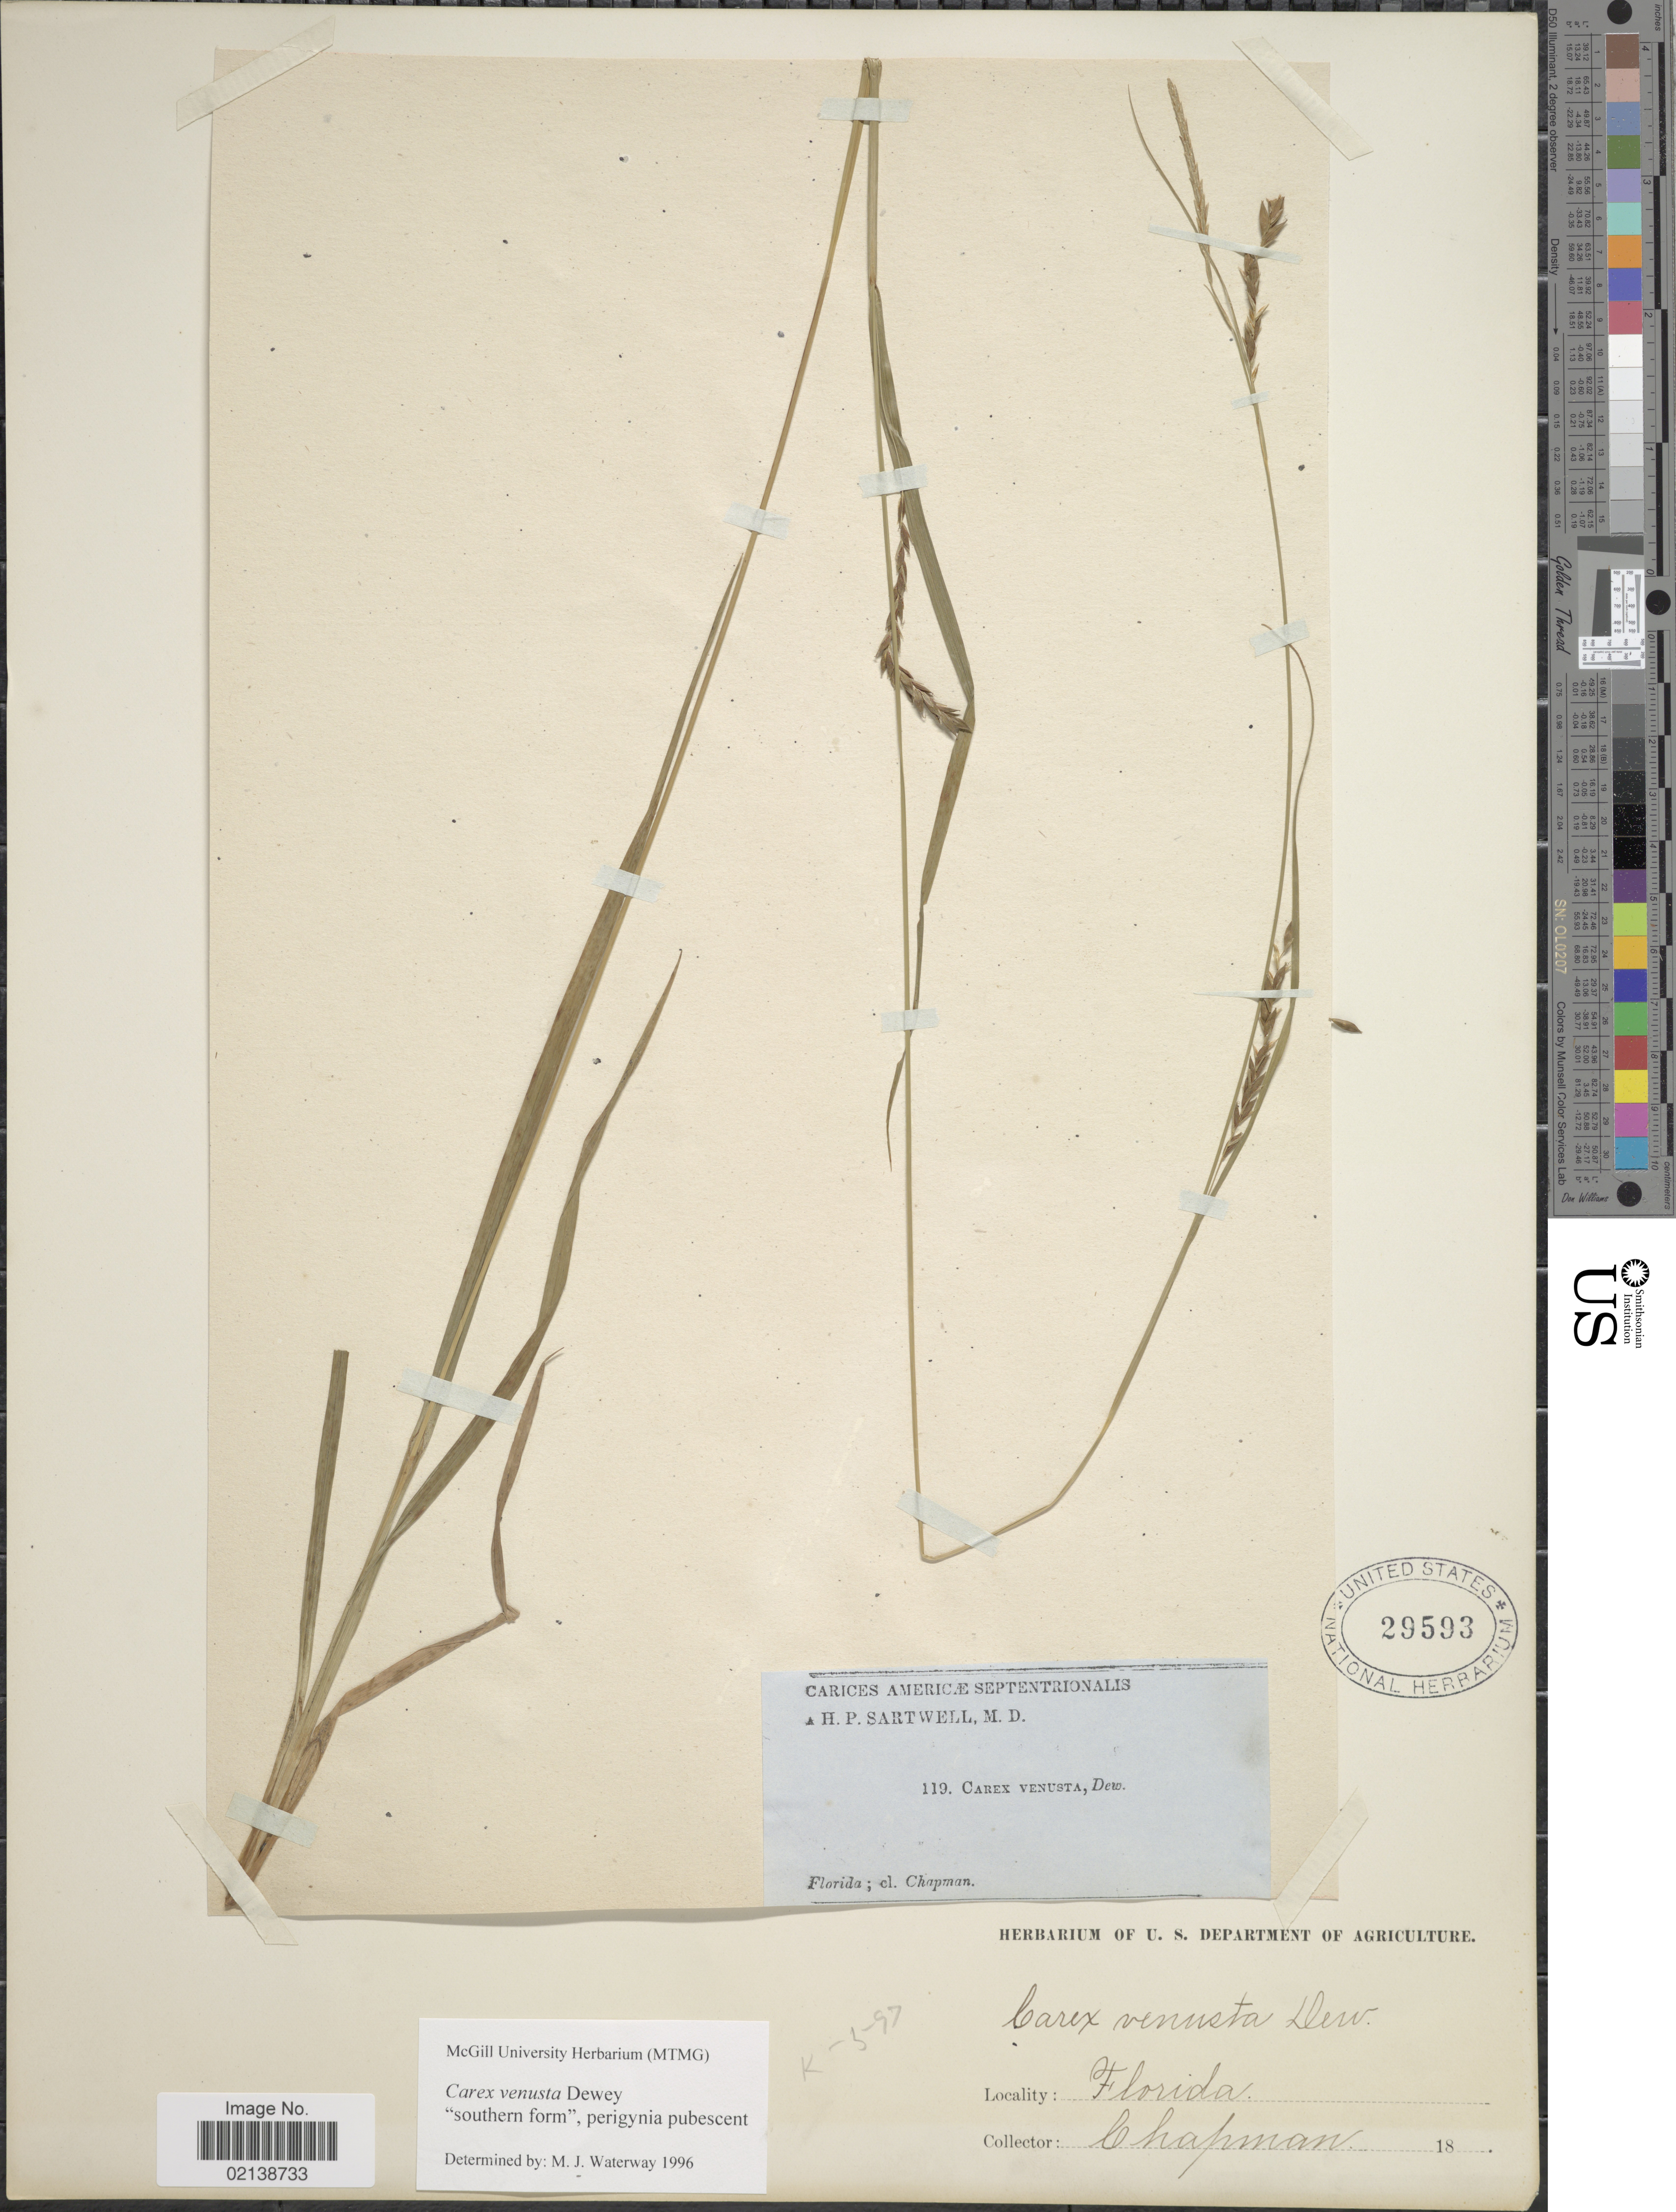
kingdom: Plantae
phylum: Tracheophyta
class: Liliopsida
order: Poales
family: Cyperaceae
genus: Carex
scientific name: Carex venusta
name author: Dewey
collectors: A. Chapman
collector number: K597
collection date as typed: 18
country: United States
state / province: Florida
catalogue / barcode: US 29593